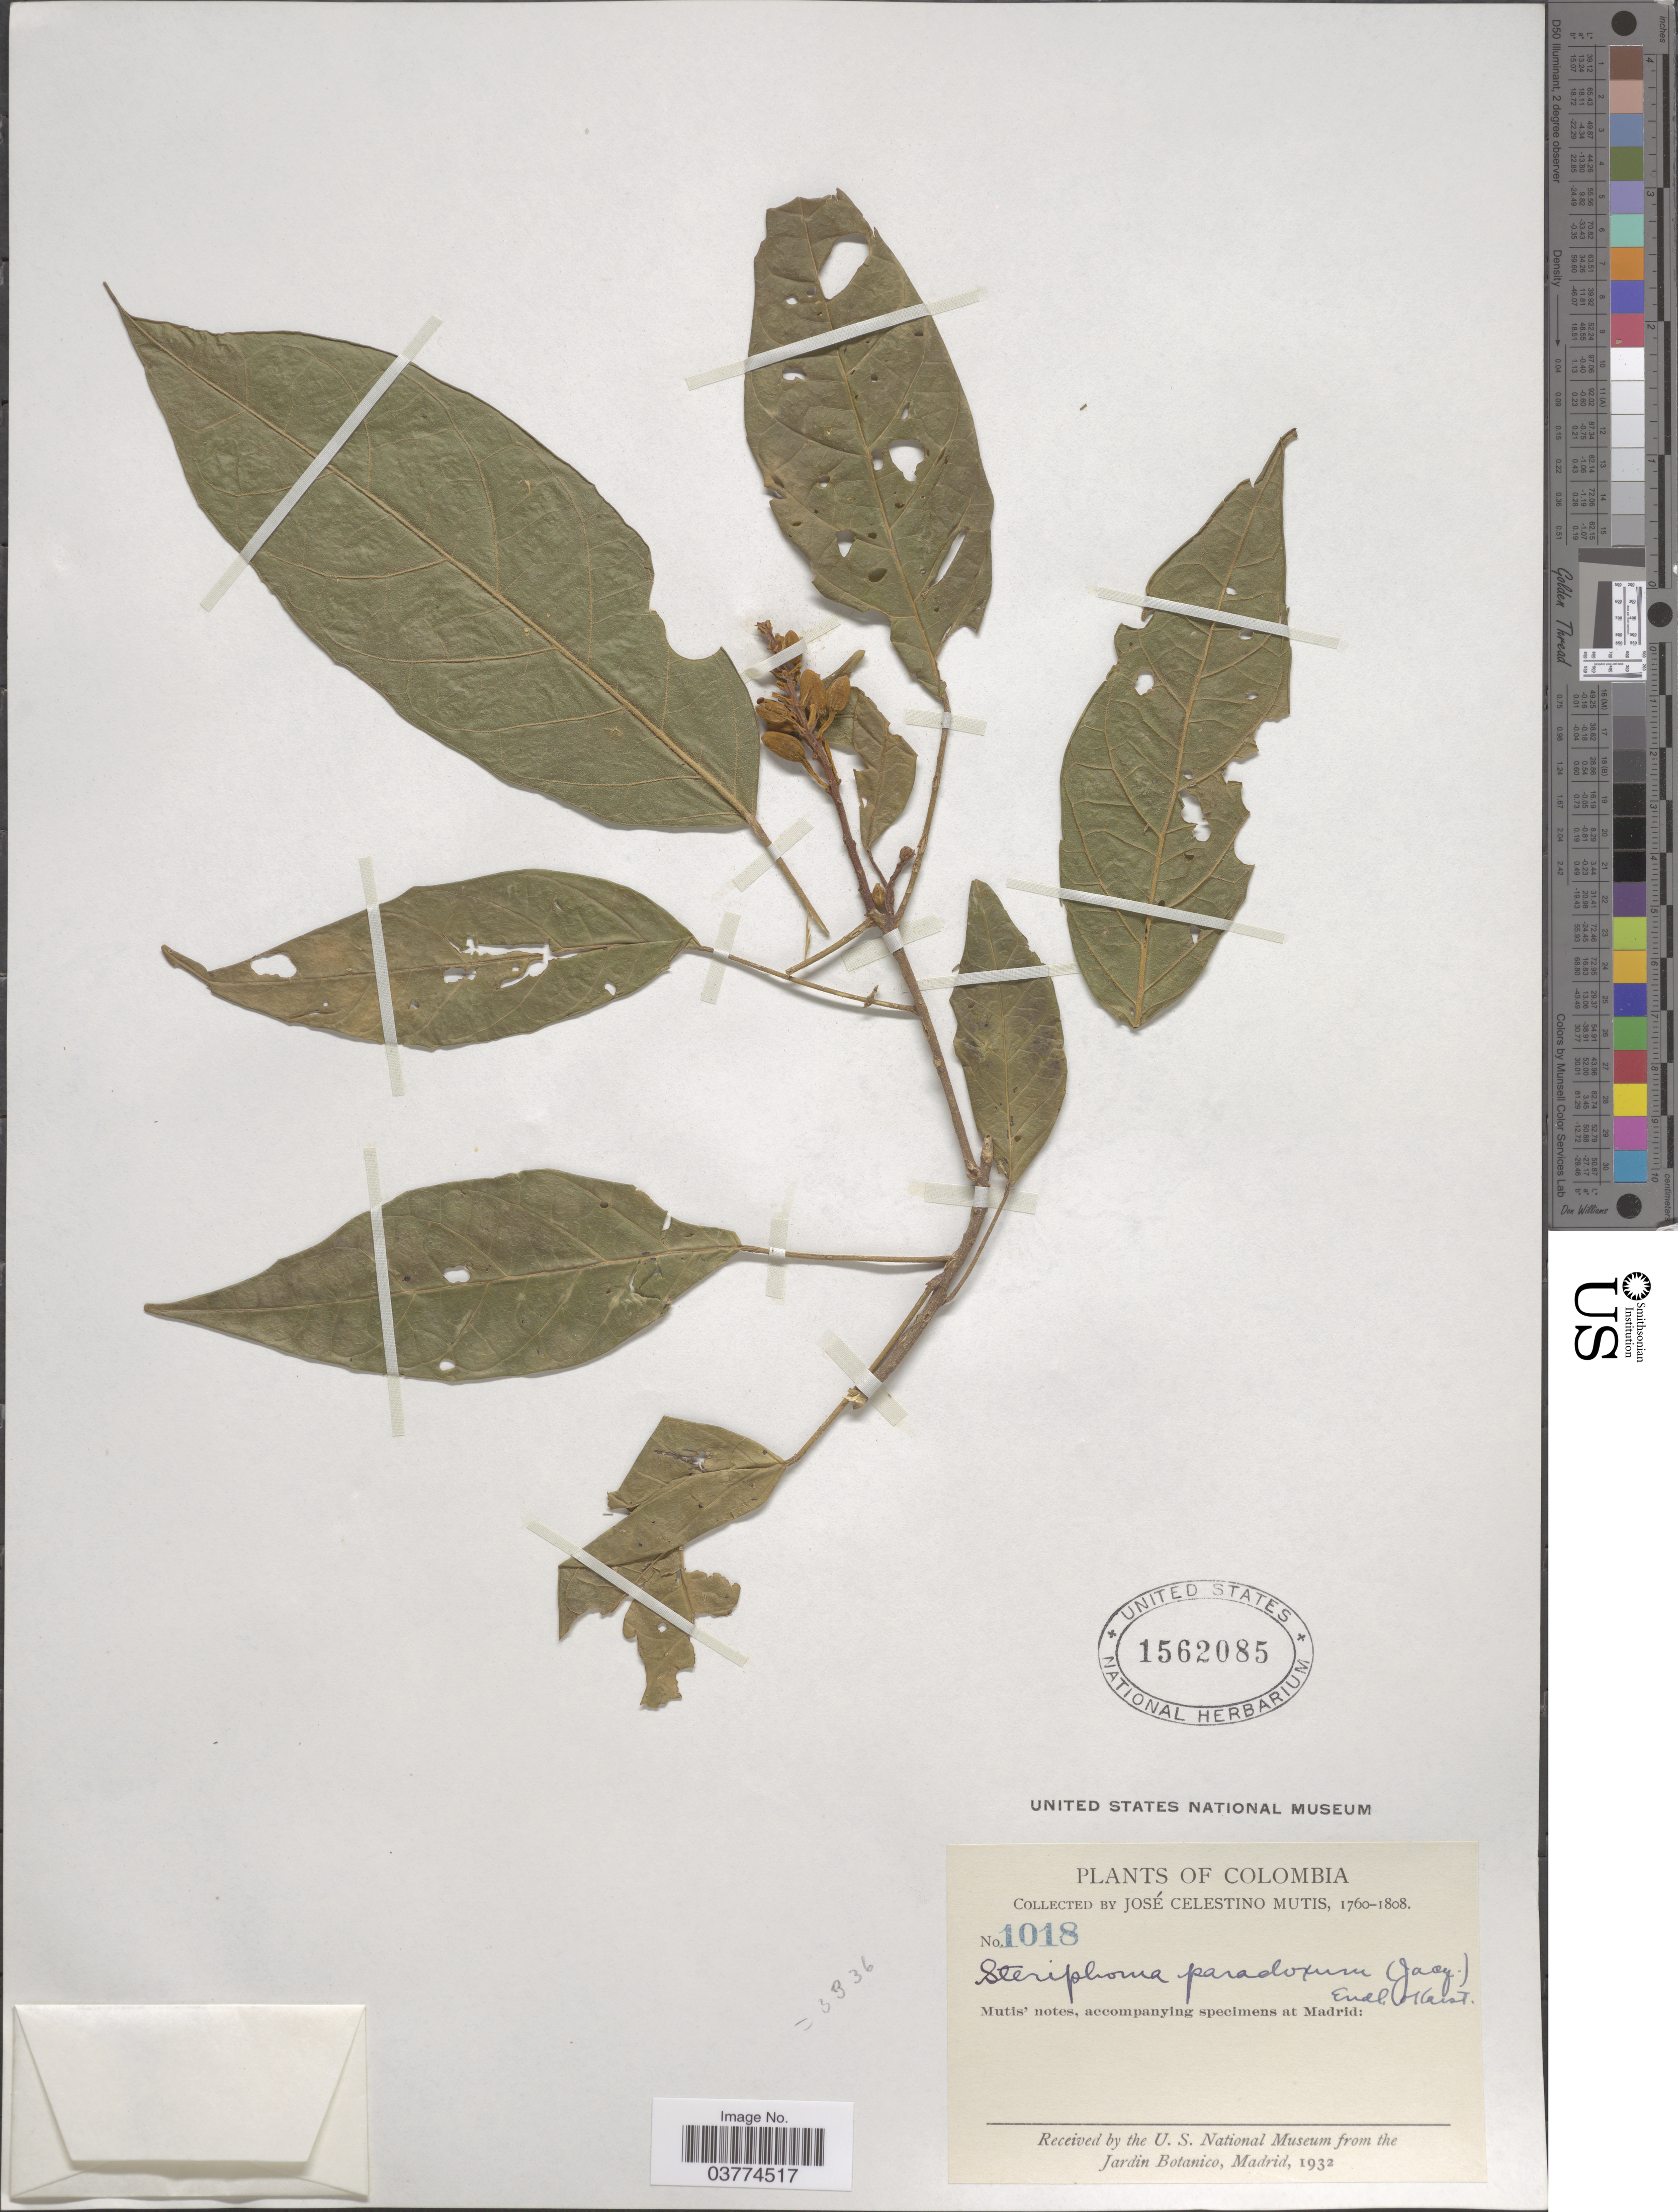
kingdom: Plantae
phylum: Tracheophyta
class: Magnoliopsida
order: Brassicales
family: Capparaceae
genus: Steriphoma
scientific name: Steriphoma paradoxum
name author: (Jacq.) Endl.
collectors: J. C. B. Mutis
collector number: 1018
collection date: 1760/1808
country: Colombia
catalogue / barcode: US 1562085